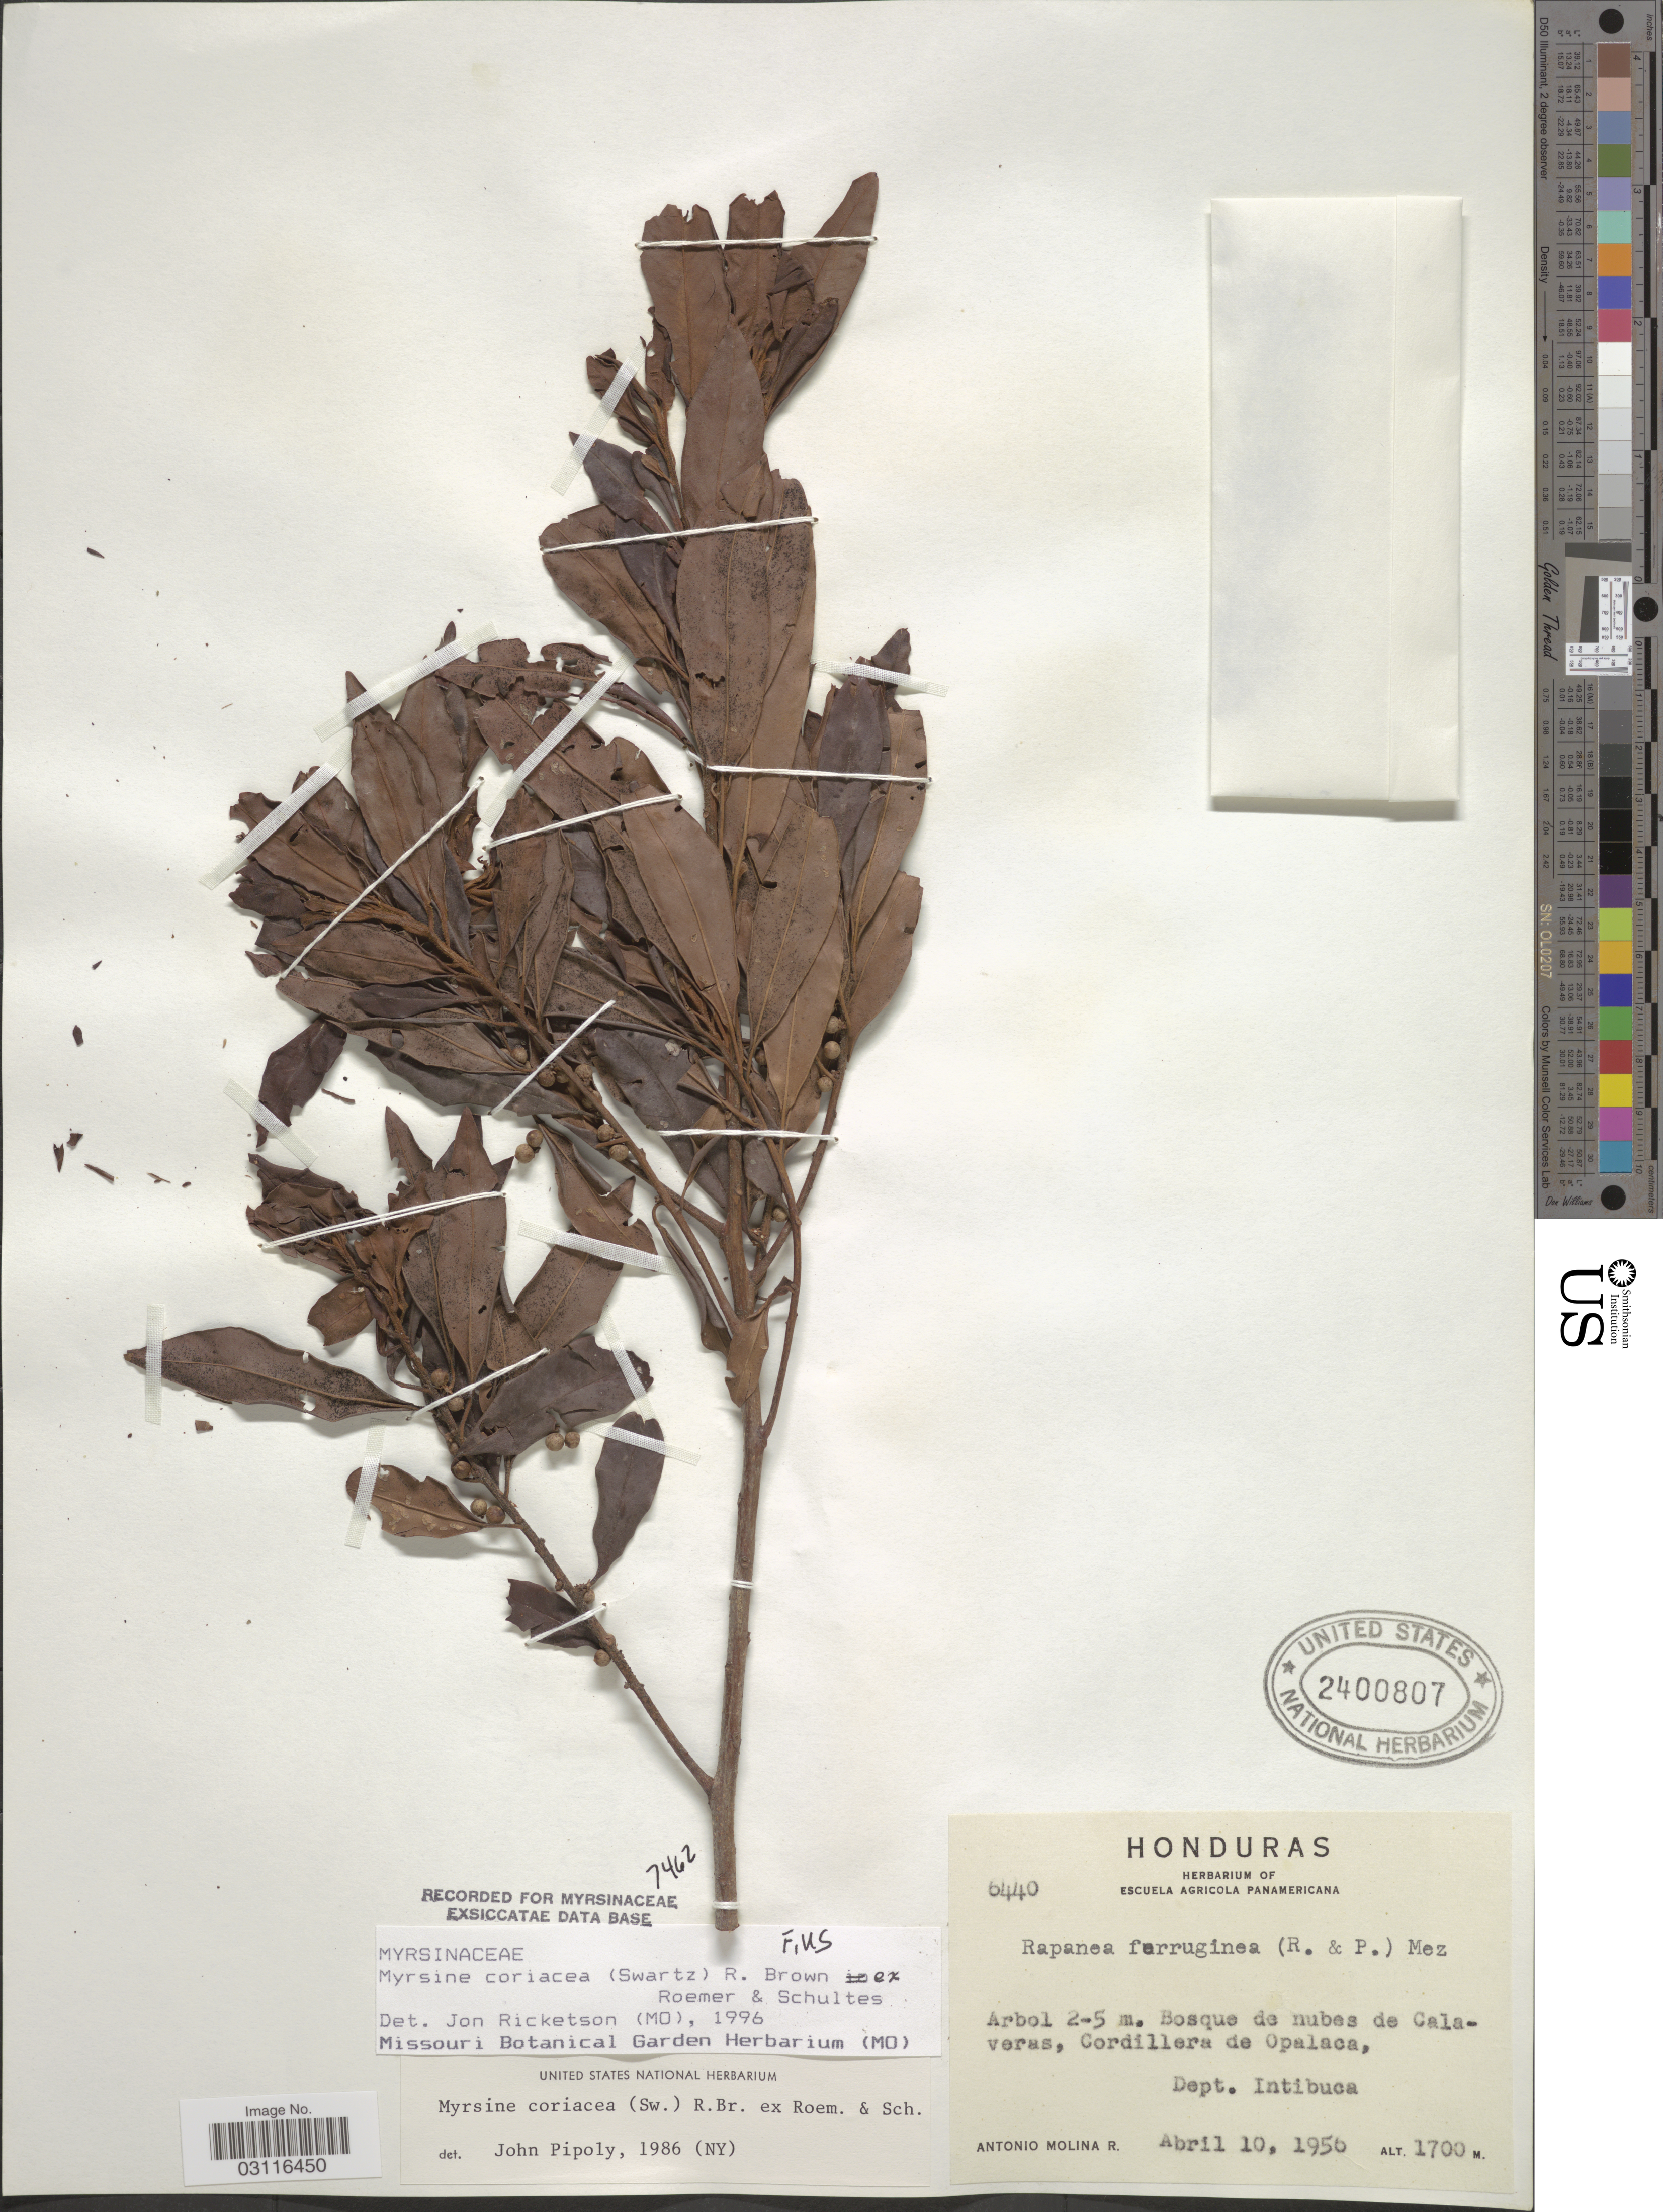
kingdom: Plantae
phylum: Tracheophyta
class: Magnoliopsida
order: Ericales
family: Primulaceae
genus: Myrsine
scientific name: Myrsine coriacea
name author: (Sw.) R. Br. ex Roem. & Schult.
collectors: A. Molina R.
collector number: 6440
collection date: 1956-04-10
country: Honduras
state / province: Intibuca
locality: Bosques de nubes de Calaveras, Cordillera de Opalaca, Dept. Intibuca.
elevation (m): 1700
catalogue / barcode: US 2400807